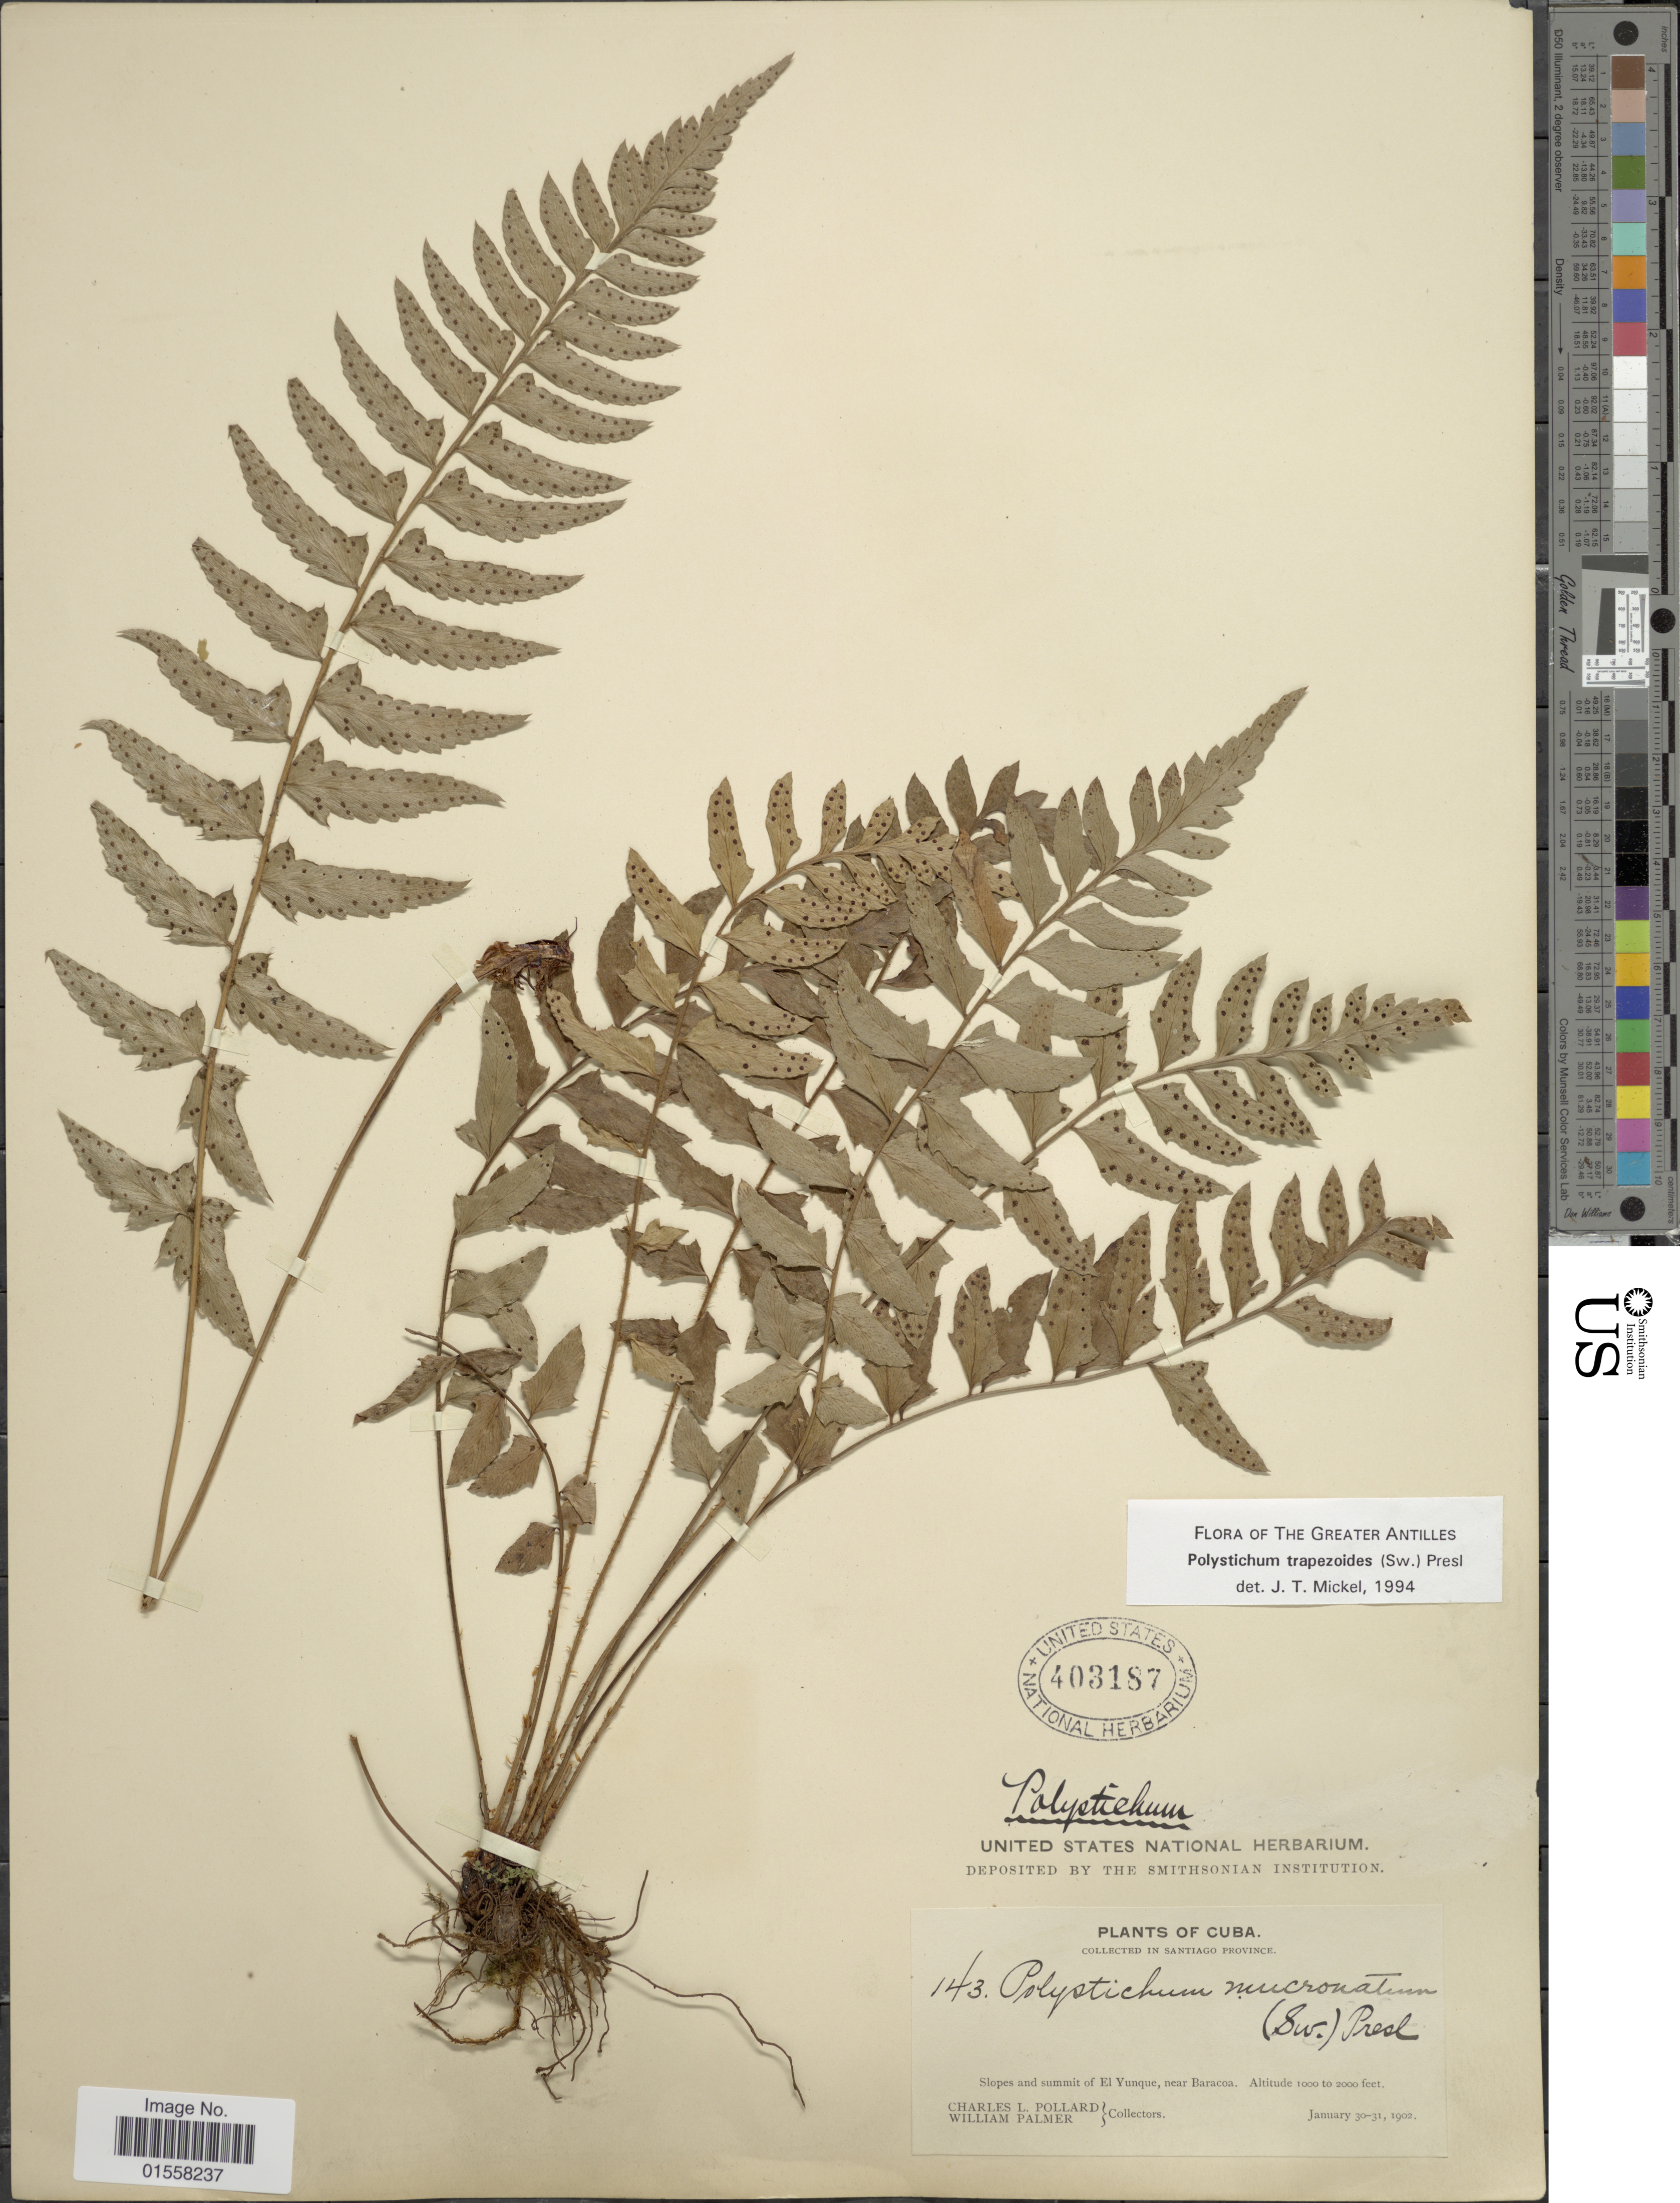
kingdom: Plantae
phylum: Tracheophyta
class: Polypodiopsida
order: Polypodiales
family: Dryopteridaceae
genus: Polystichum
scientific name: Polystichum trapezoides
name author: (Sw.) C. Presl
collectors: C. L. Pollard & W. Palmer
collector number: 143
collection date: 1902-01-30/1902-01-31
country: Cuba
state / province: Santiago de Cuba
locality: Cuba, Santiago Province. Slopes and summit of El Yunque, near Baracoa.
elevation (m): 305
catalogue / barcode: US 403187